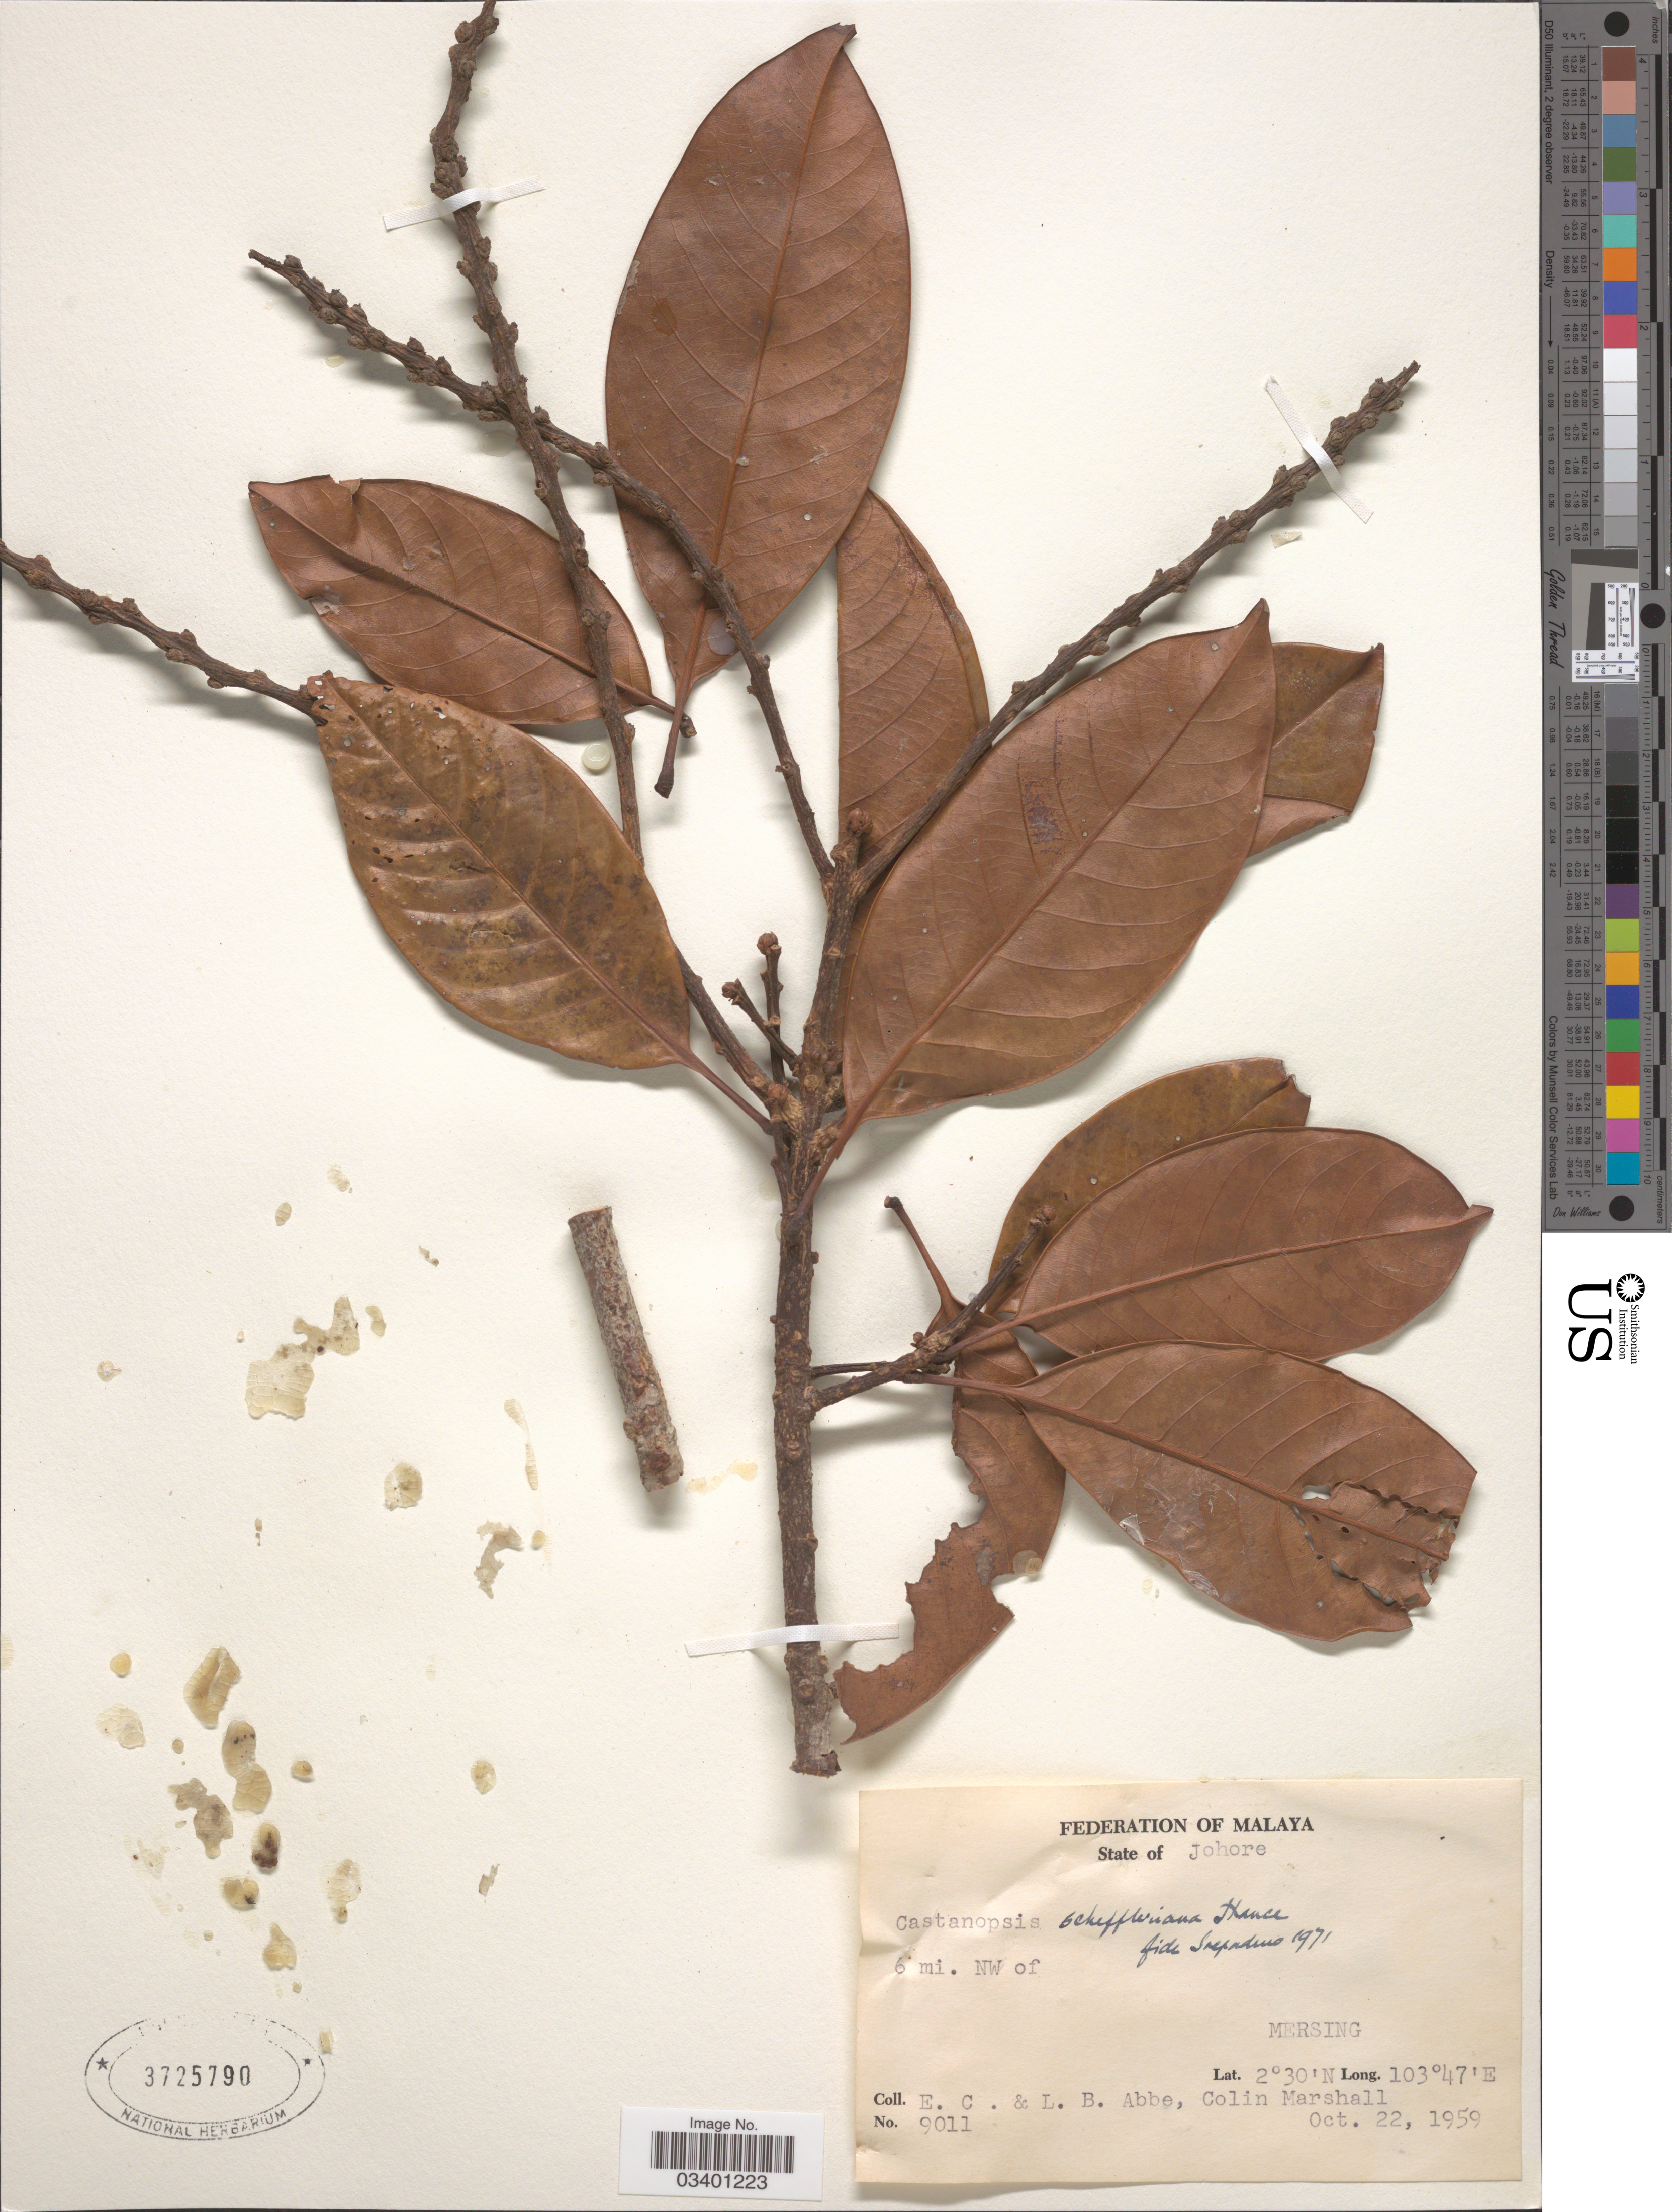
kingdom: Plantae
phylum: Tracheophyta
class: Magnoliopsida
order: Fagales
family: Fagaceae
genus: Castanopsis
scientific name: Castanopsis schefferiana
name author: Hance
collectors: E. C. Abbe, L. B. Abbe & C. D. Marshall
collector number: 9011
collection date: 1959-10-22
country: Malaysia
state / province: Johor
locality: Federation of Malaya, State of Johore. 6 mi. NW of Mersing.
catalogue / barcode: US 3725790